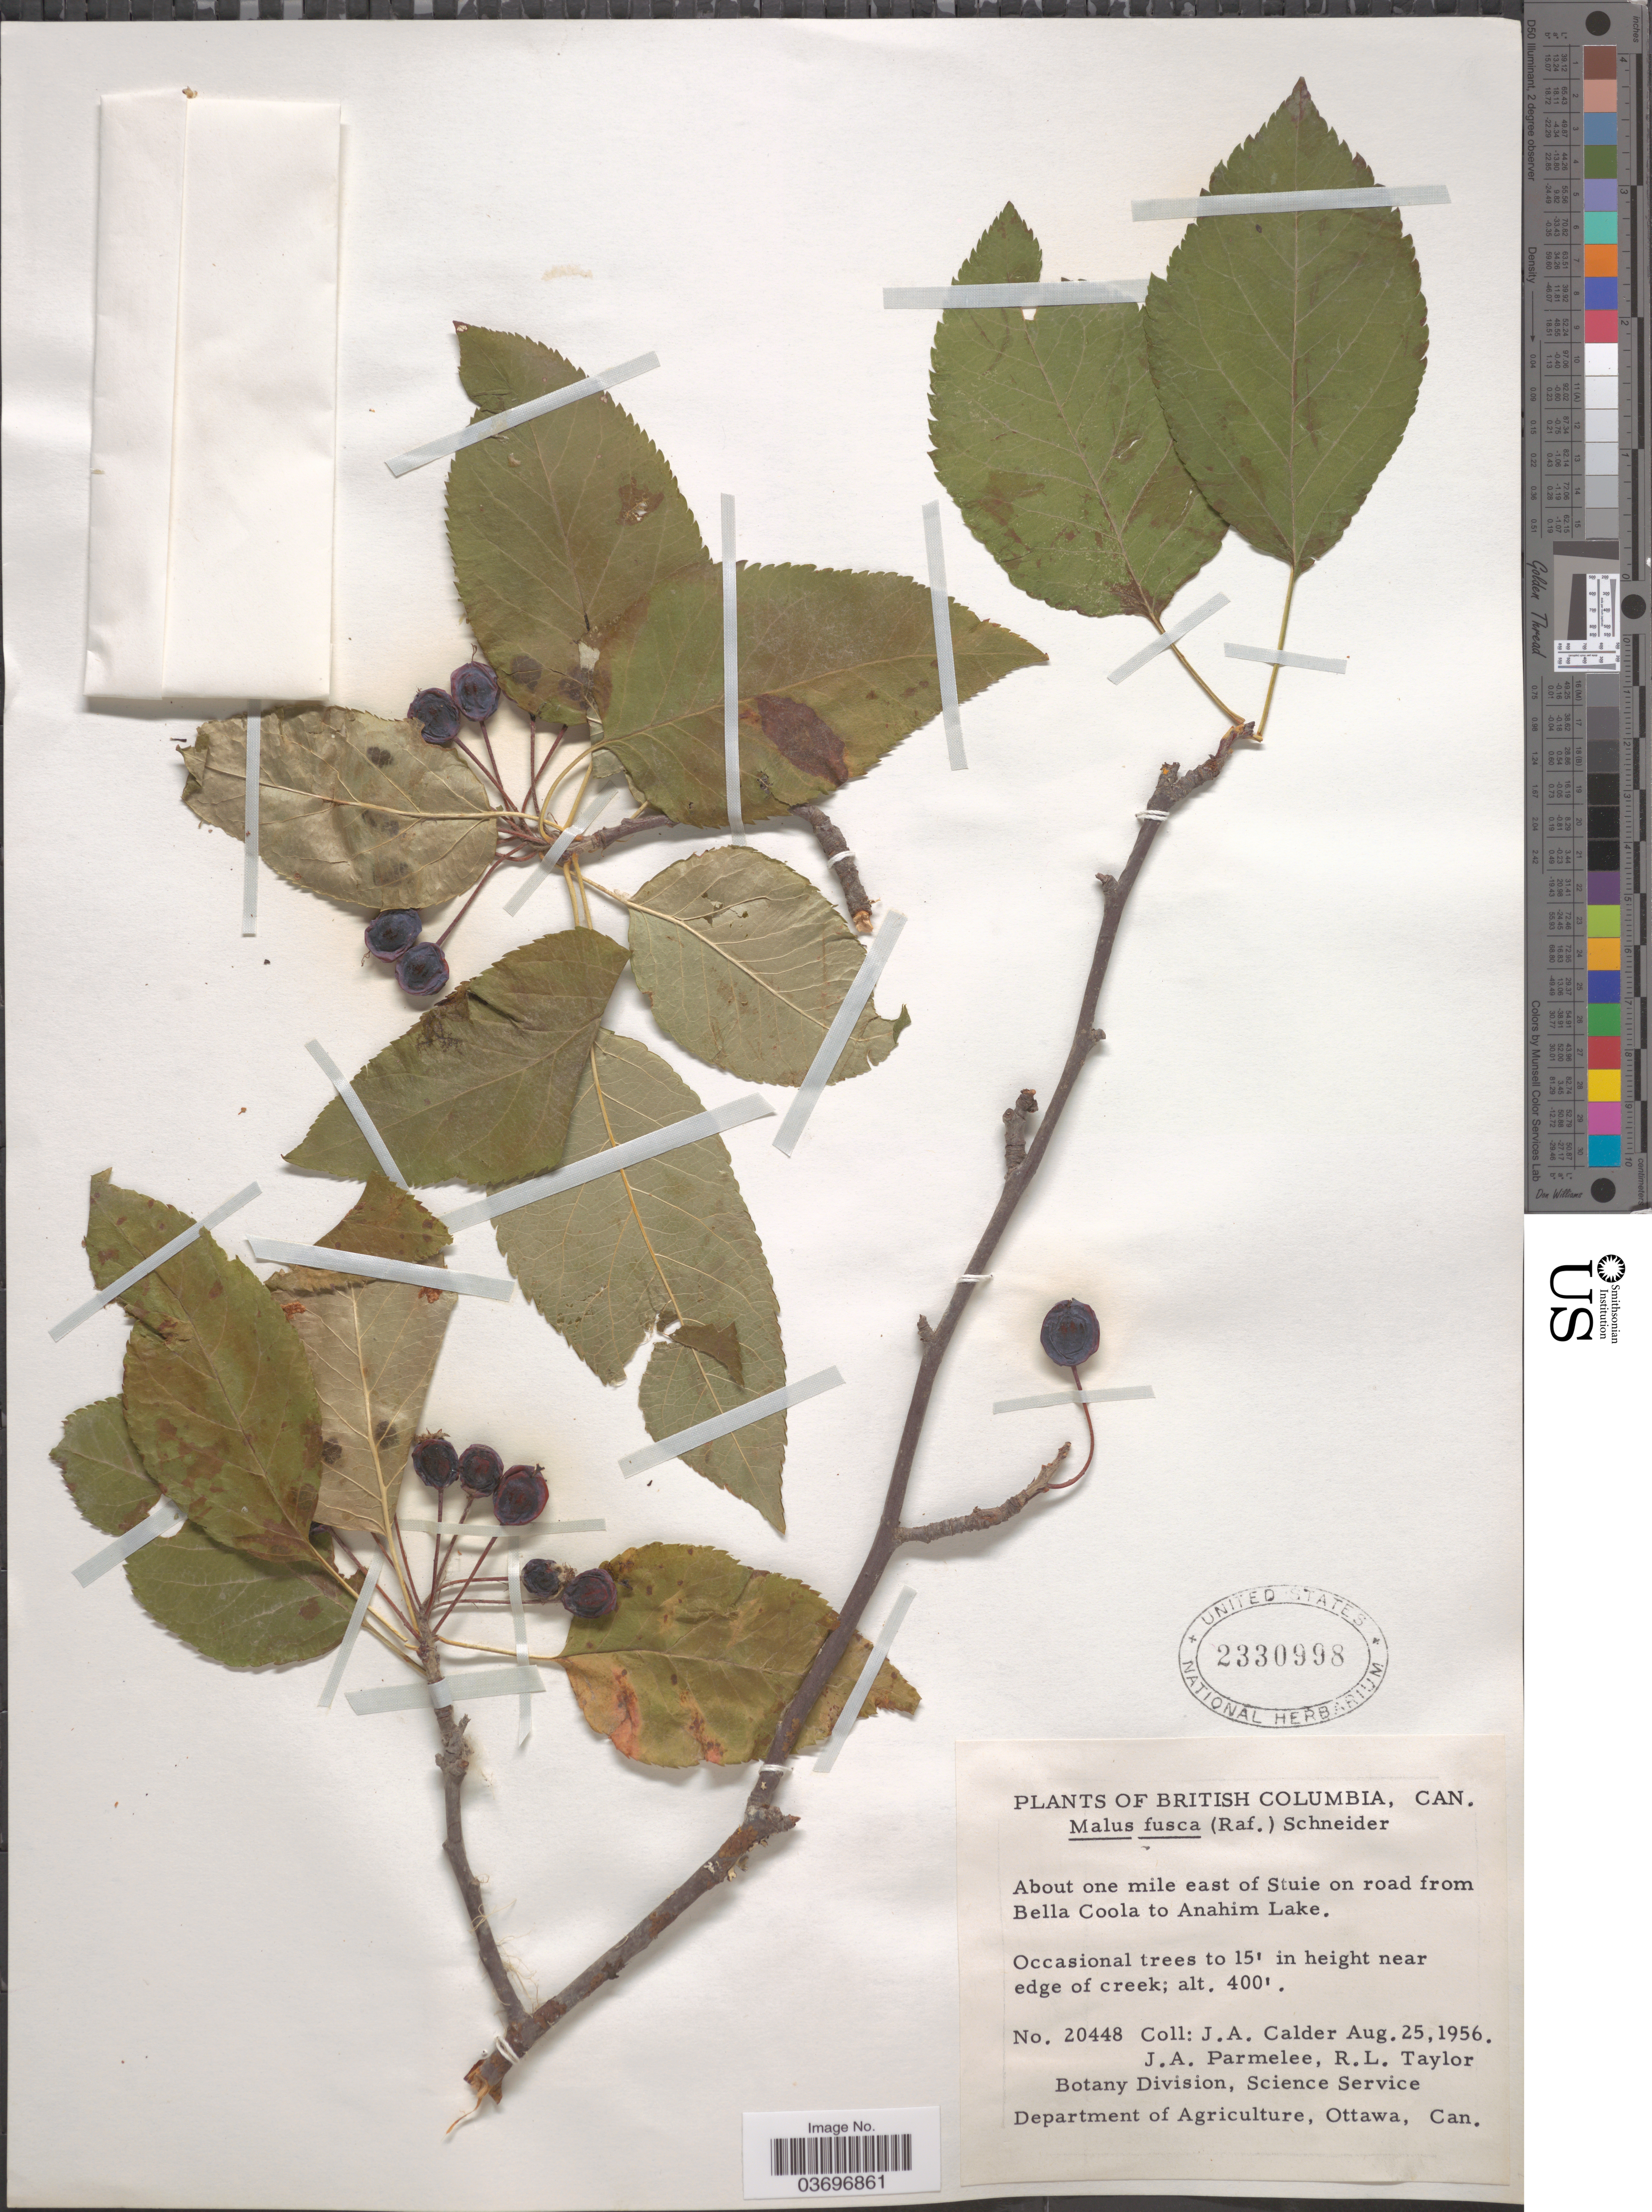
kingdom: Plantae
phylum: Tracheophyta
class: Magnoliopsida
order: Rosales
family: Rosaceae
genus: Malus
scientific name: Malus fusca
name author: (Raf.) C.K. Schneid.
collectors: J. A. Calder, J. A. Parmelee & R. Taylor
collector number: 20448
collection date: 1956-08-25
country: Canada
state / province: British Columbia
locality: About one mile east of Stuie on road from Bella Coola to Anahim Lake.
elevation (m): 122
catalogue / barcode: US 2330998